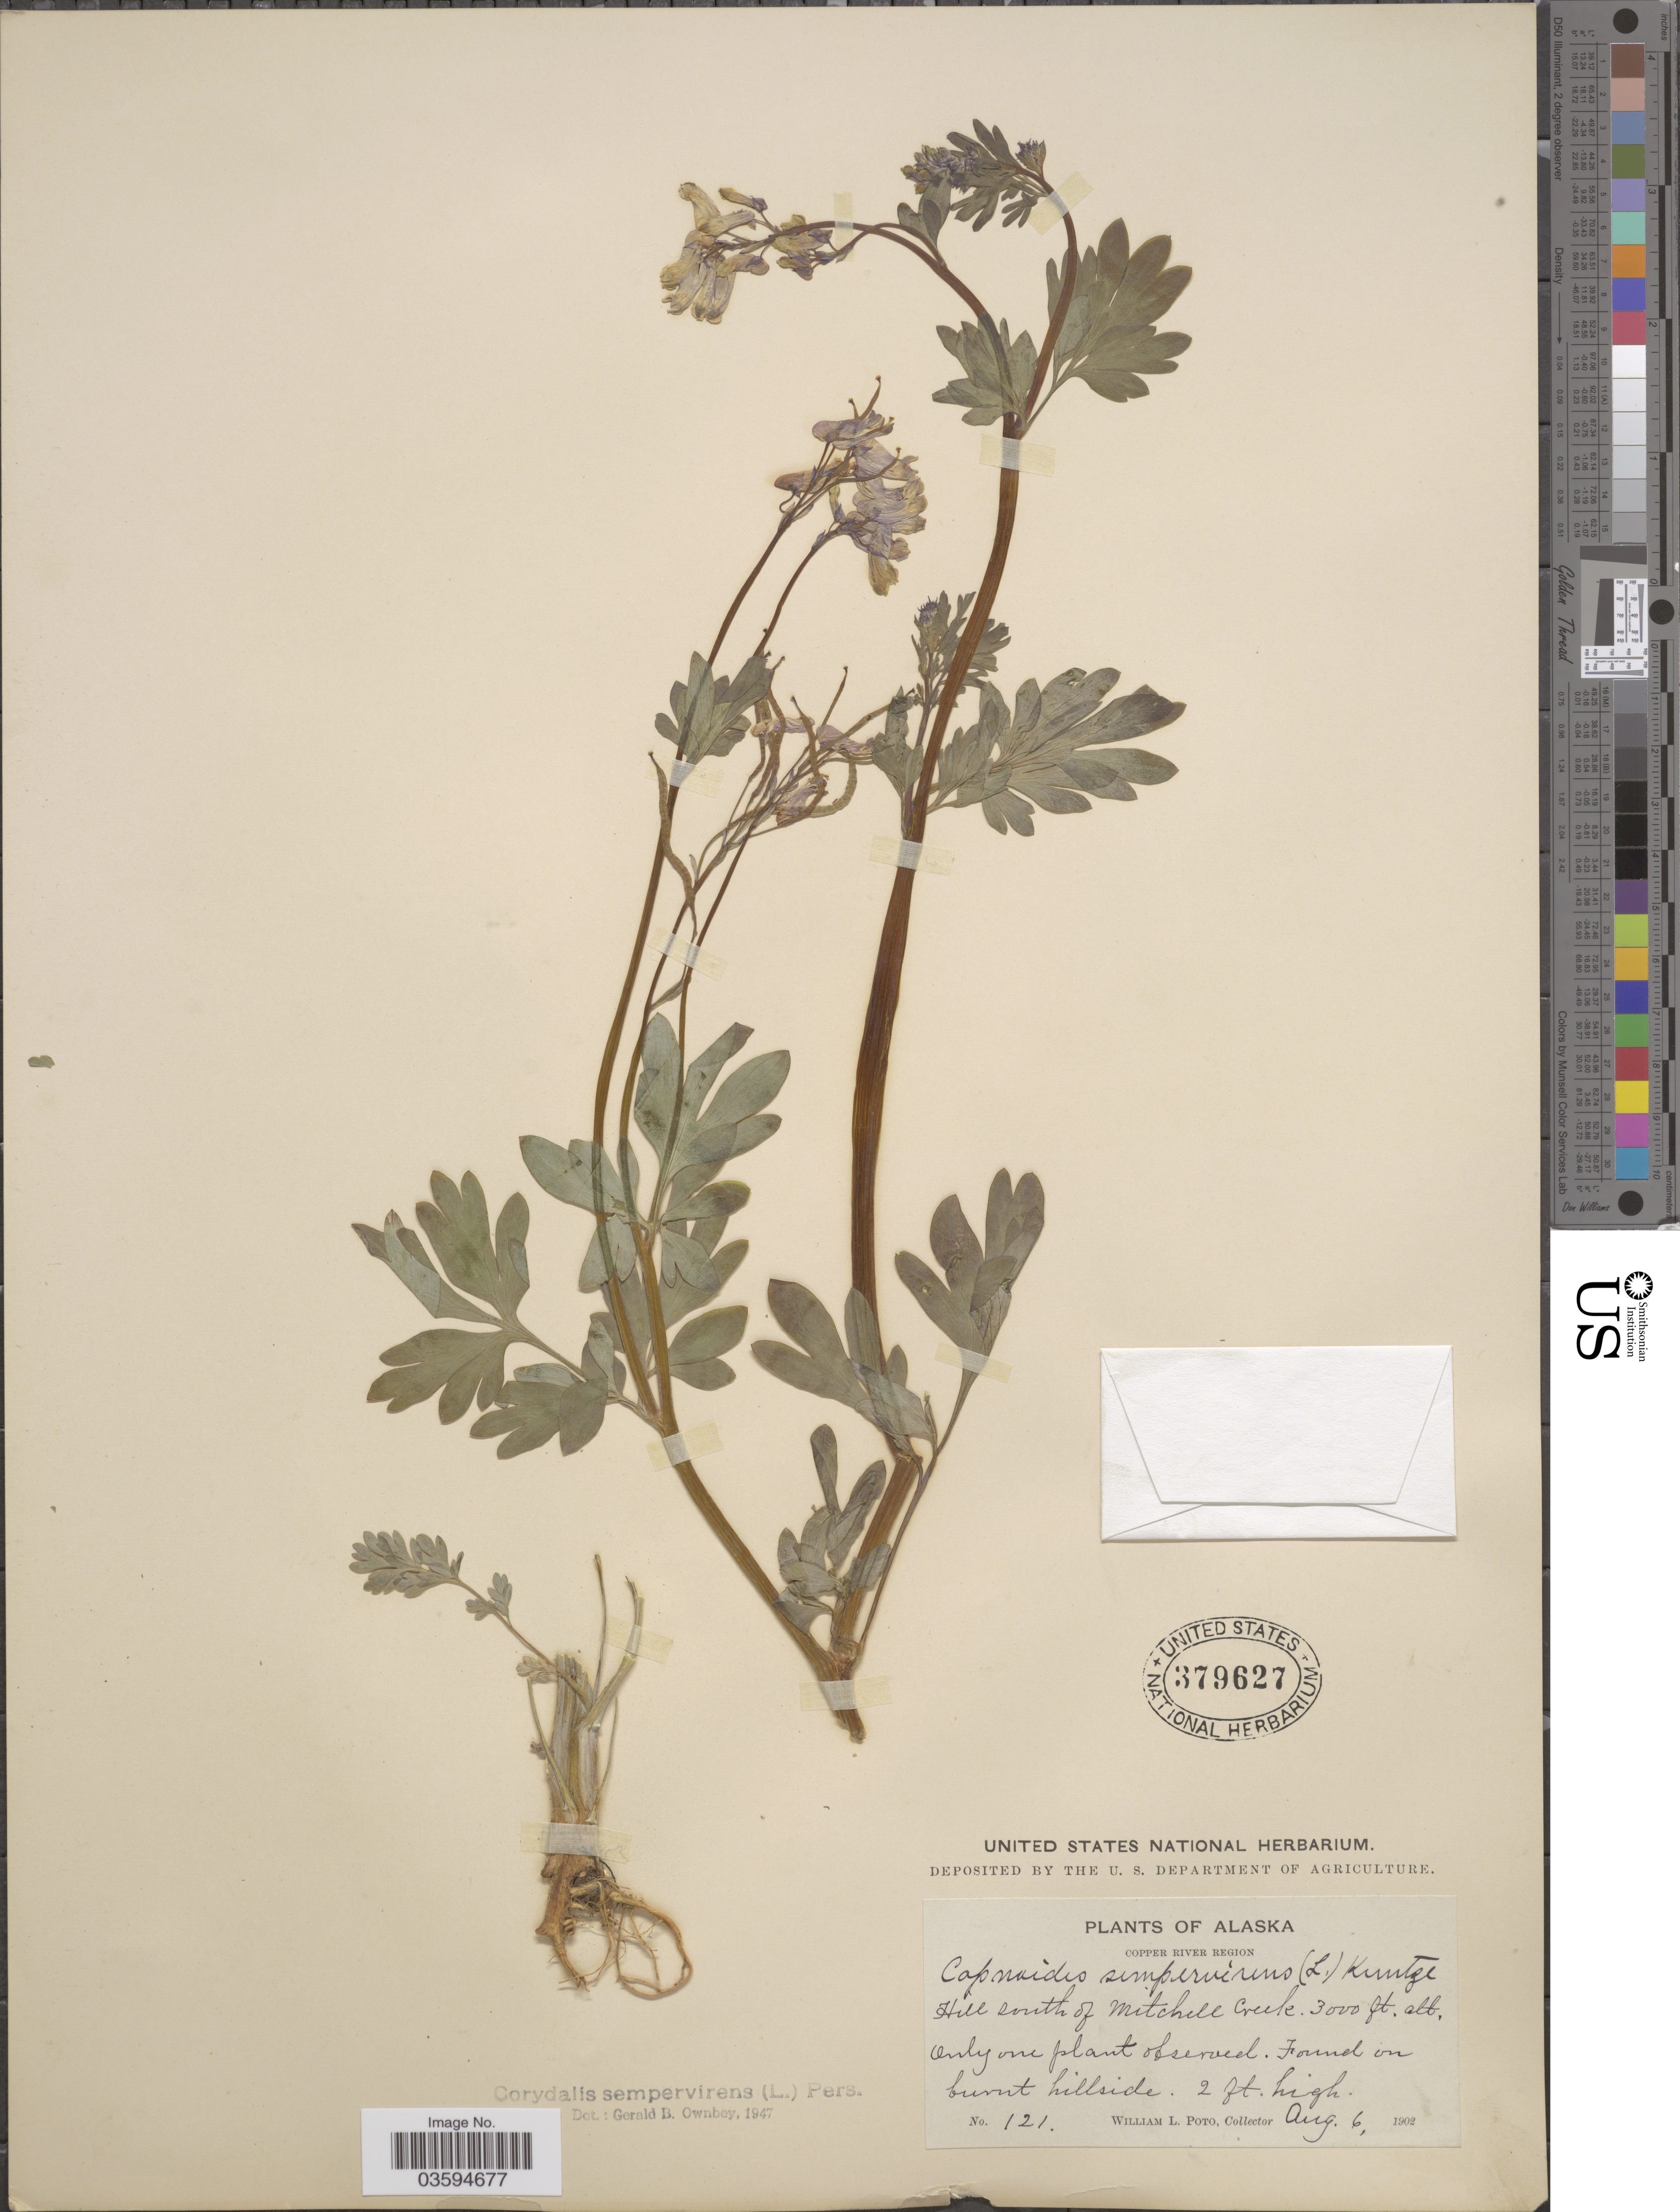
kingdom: Plantae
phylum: Tracheophyta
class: Magnoliopsida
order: Ranunculales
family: Papaveraceae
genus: Capnoides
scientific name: Capnoides sempervirens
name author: (L.) Borkh.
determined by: Strong, M. T., (US), Smithsonian Institution - National Museum of Natural History (UNITED STATES)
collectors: W. Poto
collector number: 121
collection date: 1902-08-06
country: United States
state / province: Alaska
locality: Copper River Region. Hill south of Mitchell Creek. Found on burnt hillside.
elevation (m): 914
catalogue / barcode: US 379627